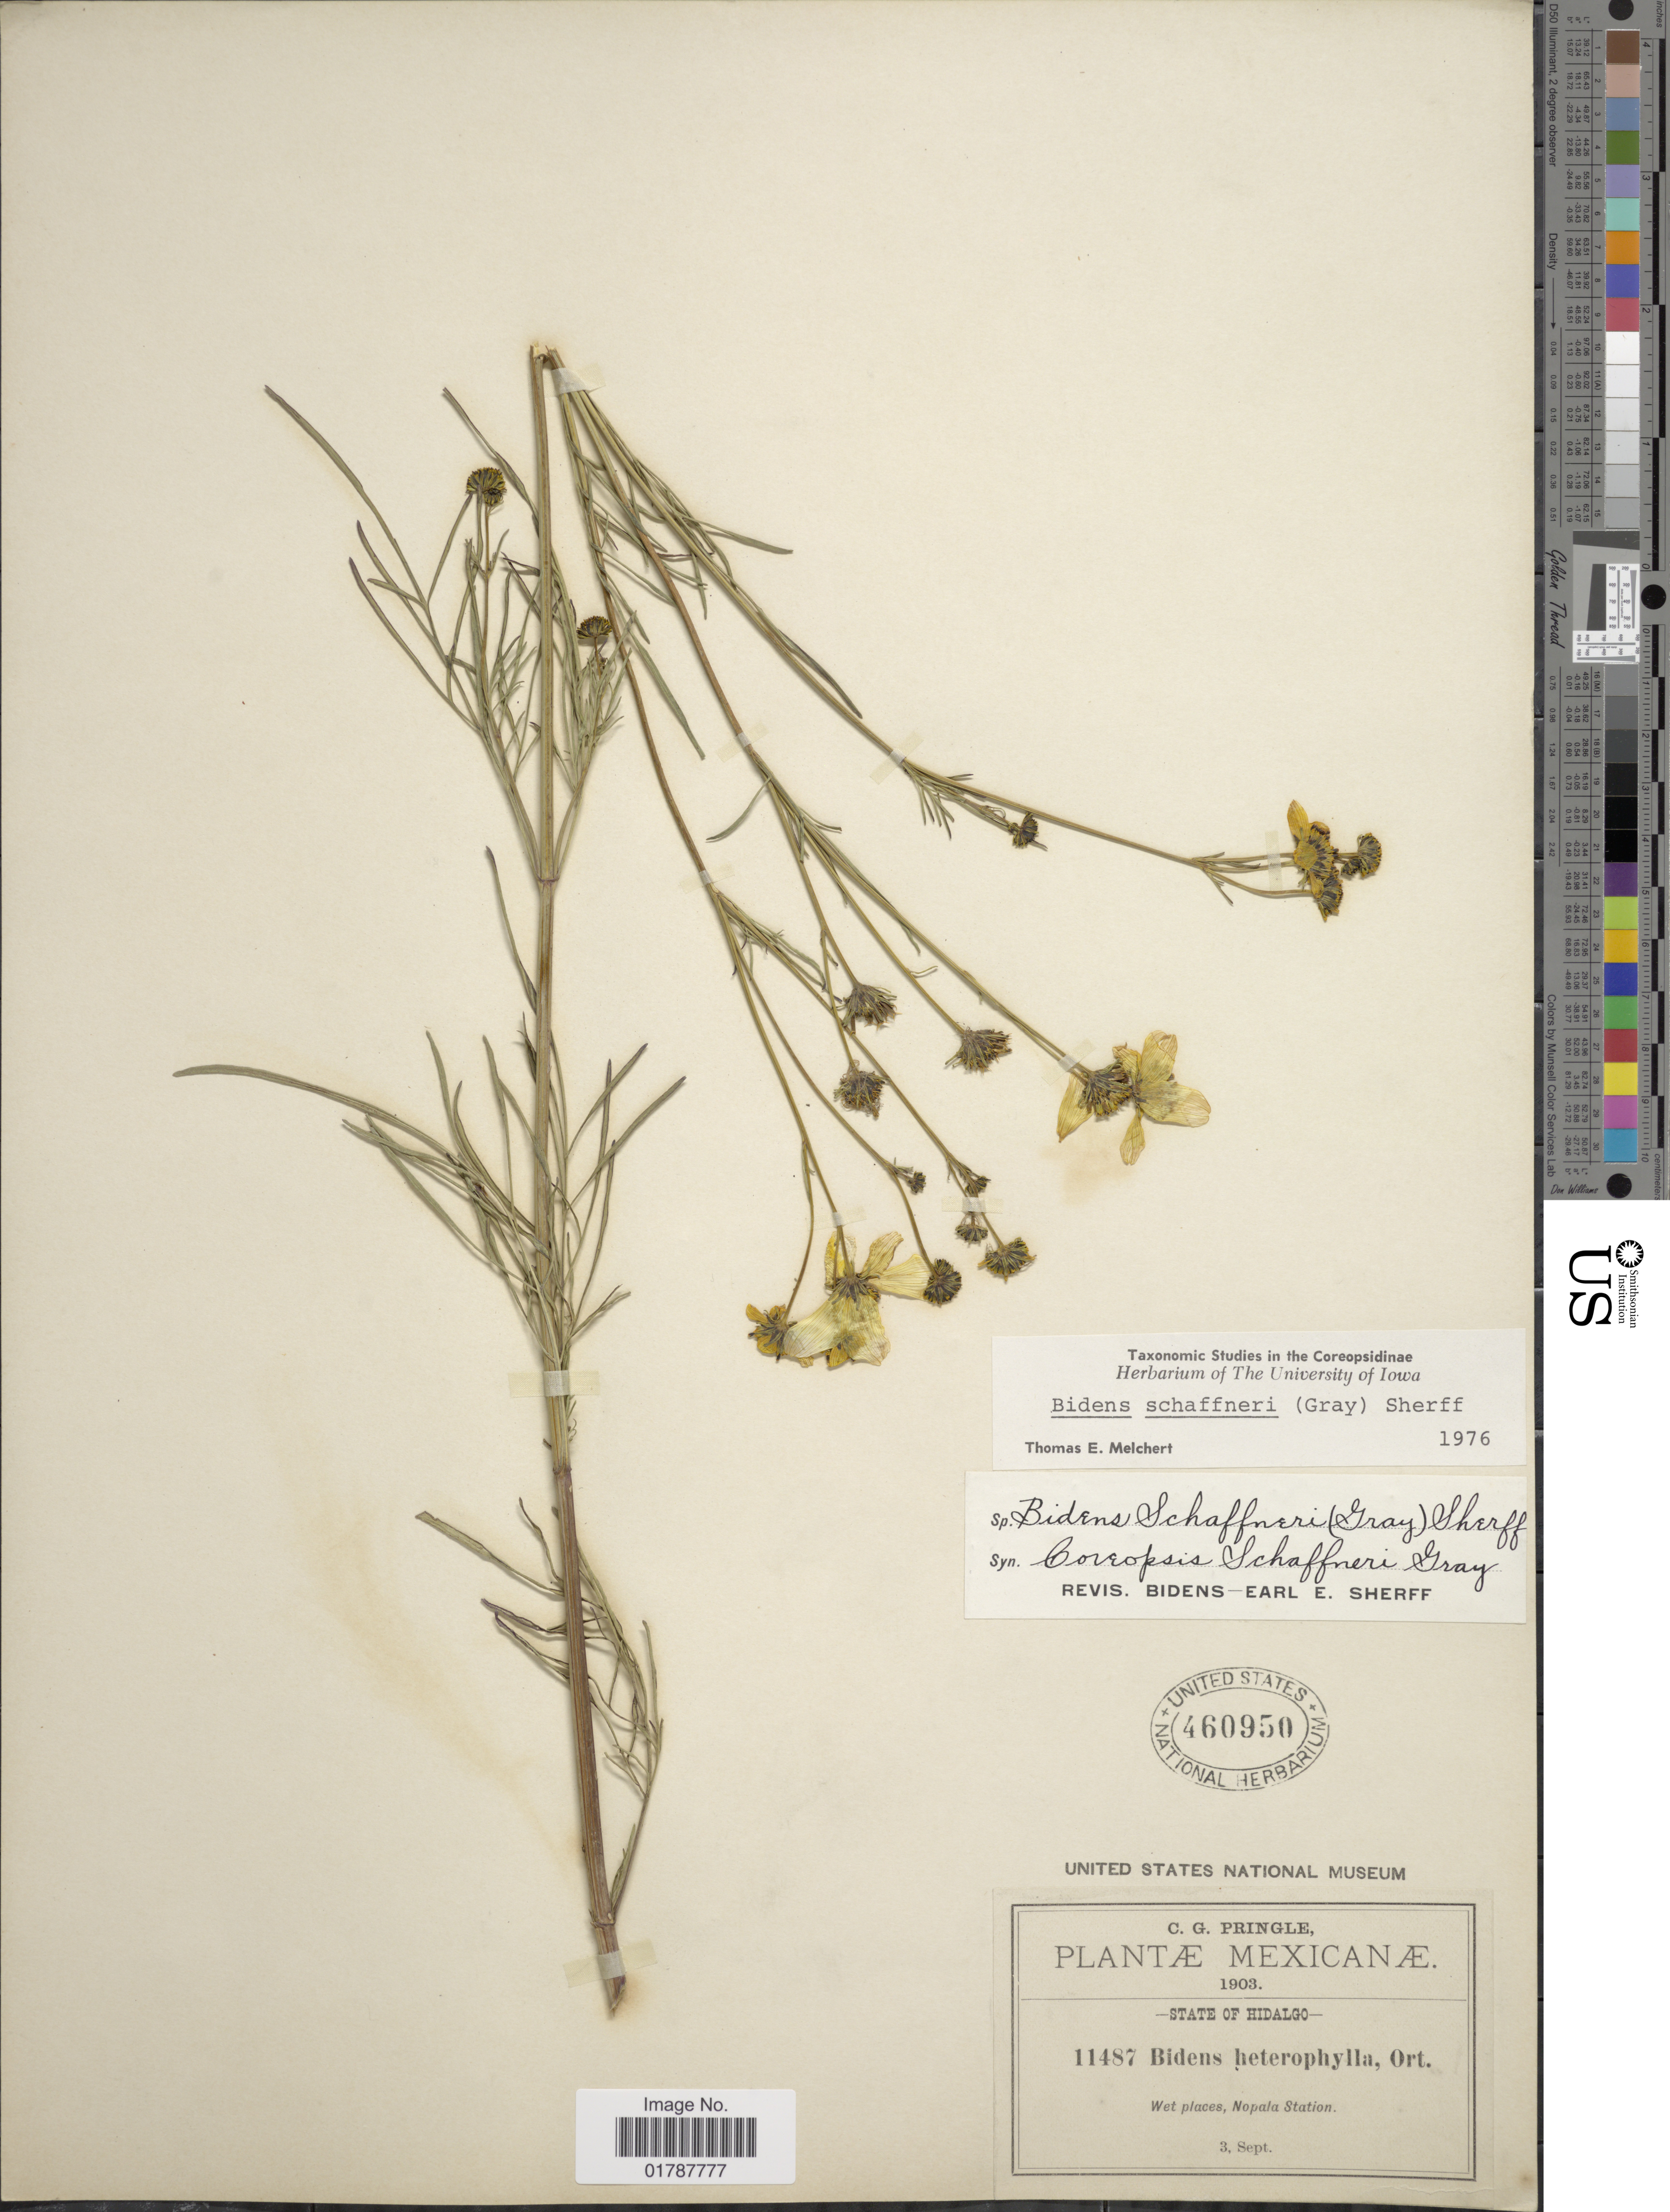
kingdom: Plantae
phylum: Tracheophyta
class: Magnoliopsida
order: Asterales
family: Asteraceae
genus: Bidens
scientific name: Bidens schaffneri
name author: (A. Gray) Sherff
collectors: C. G. Pringle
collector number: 11487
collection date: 1903-09-03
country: Mexico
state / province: Hidalgo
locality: State of Hidalgo, Wet places, Nopala Station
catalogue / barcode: US 460950